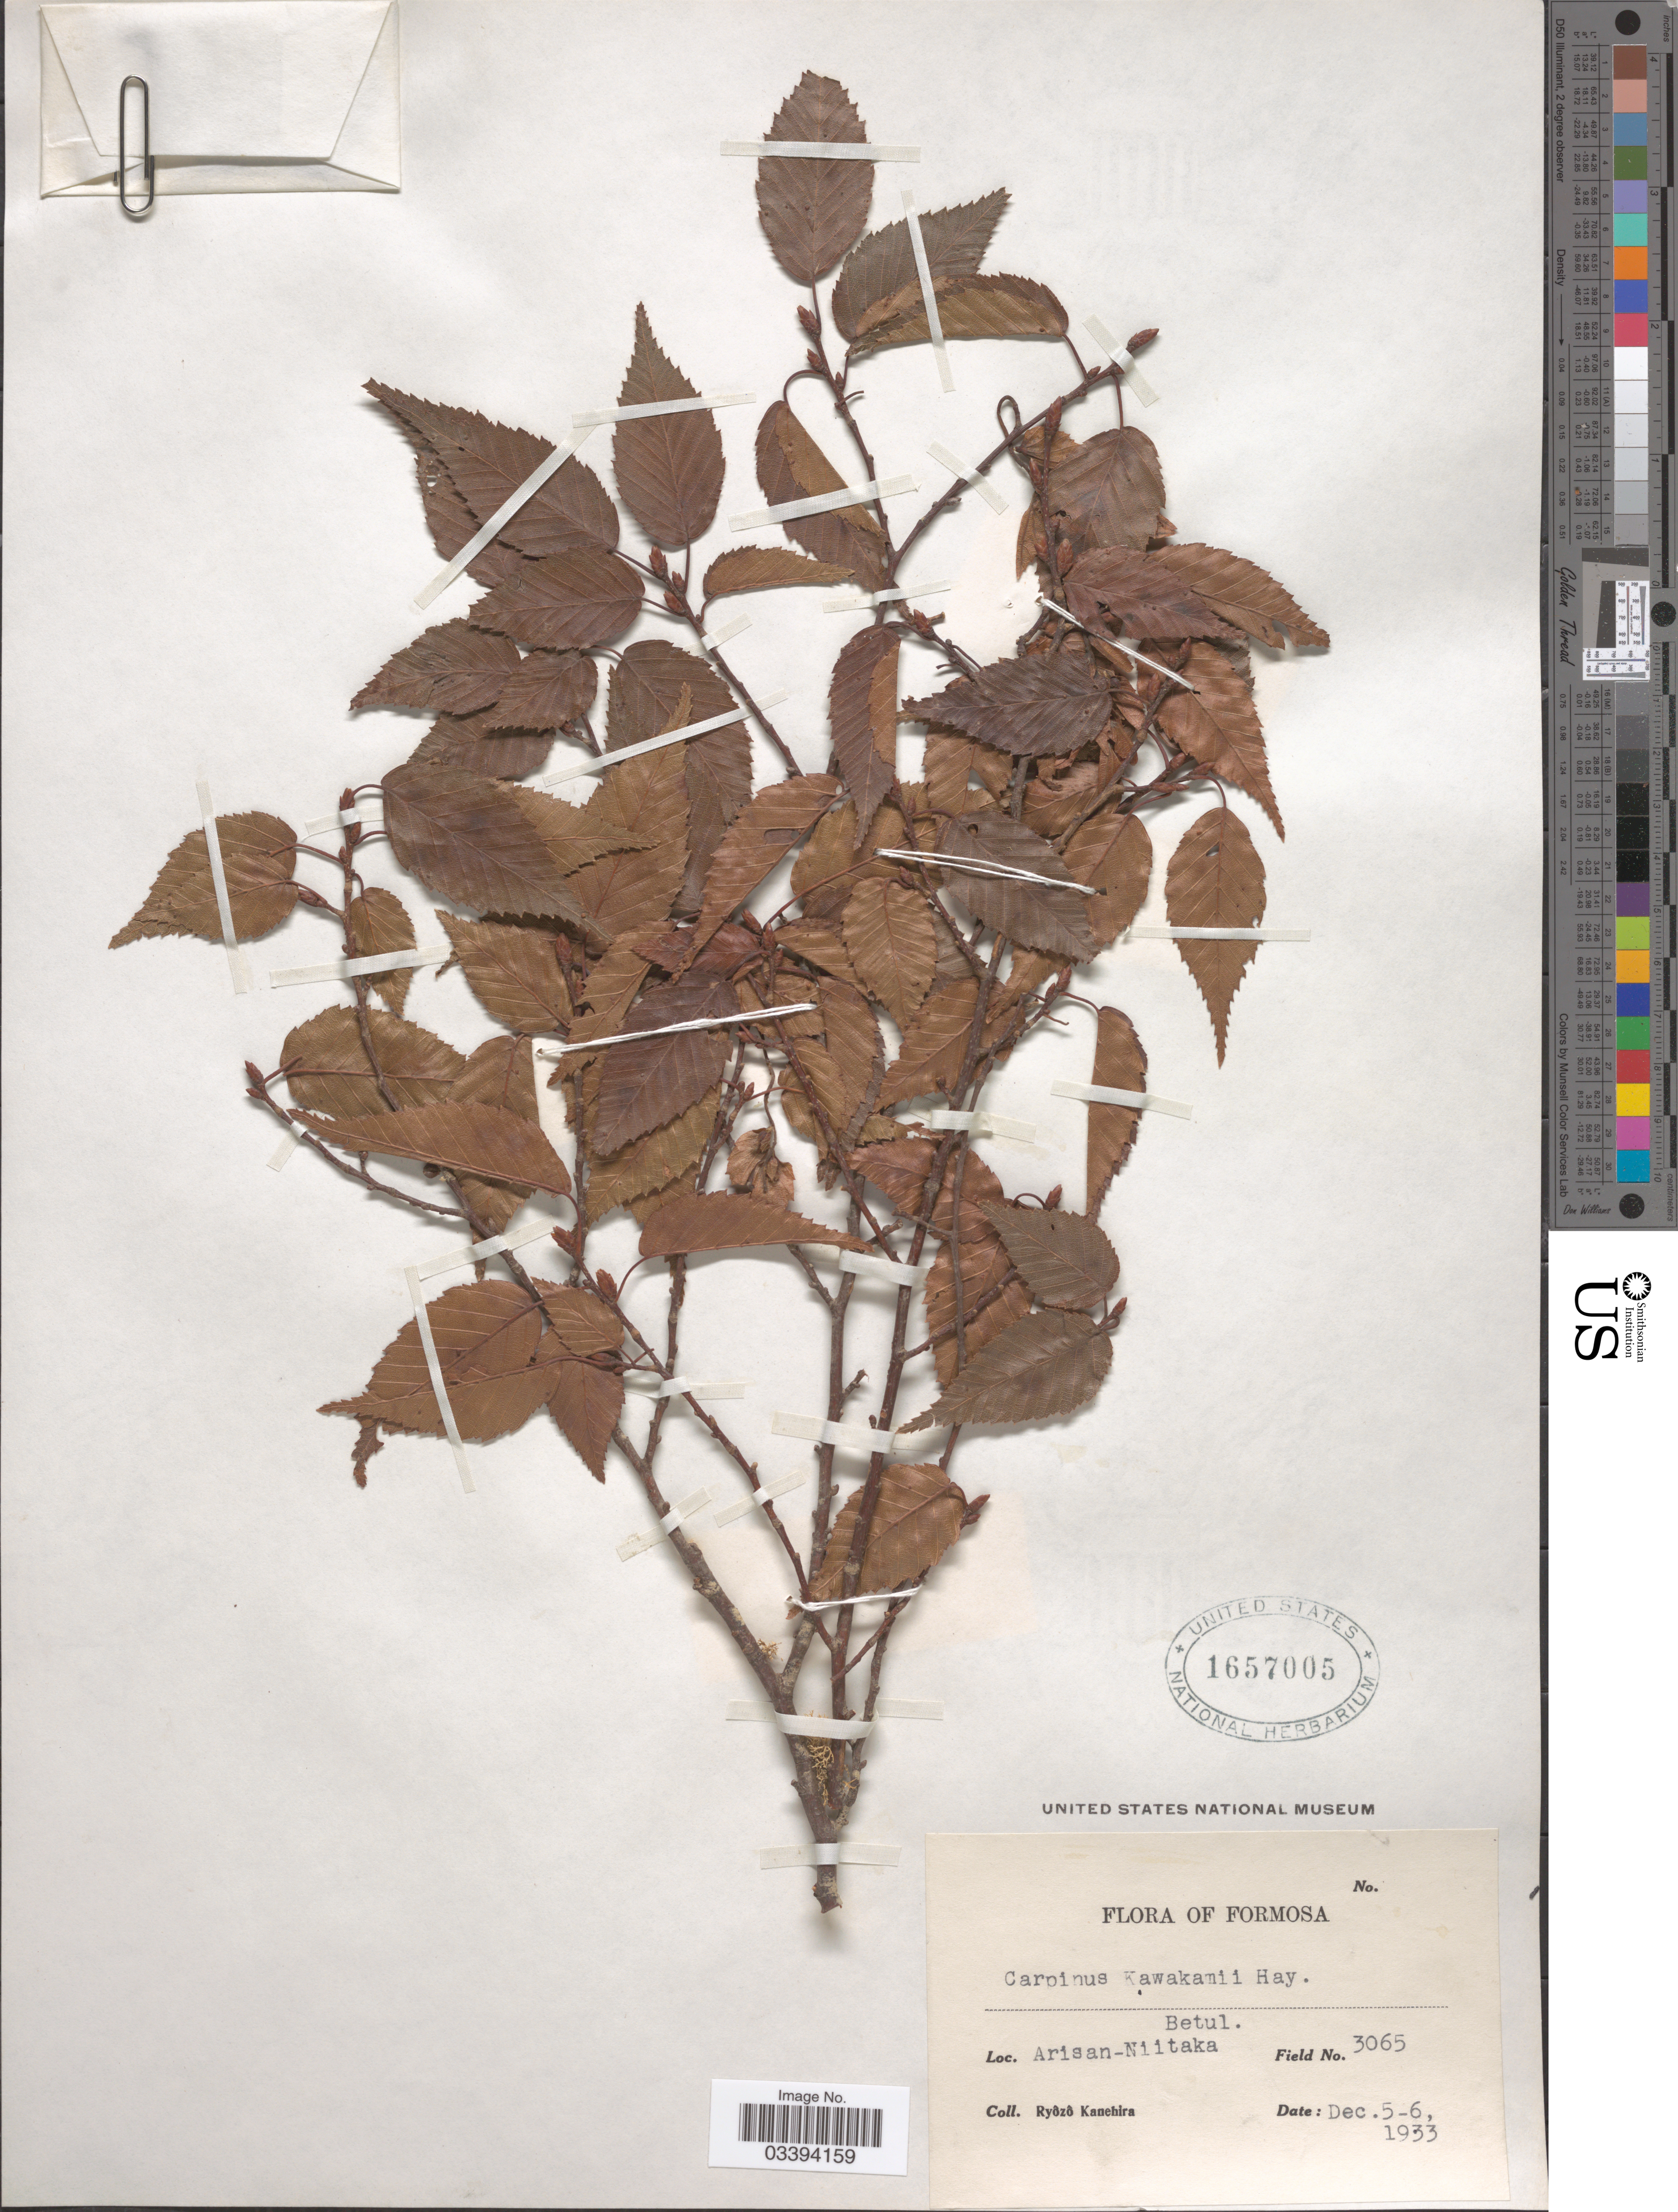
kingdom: Plantae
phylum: Tracheophyta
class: Magnoliopsida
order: Fagales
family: Betulaceae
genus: Carpinus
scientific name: Carpinus kawakamii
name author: Hayata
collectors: R. Kanehira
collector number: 3065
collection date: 1933-12-05/1933-12-06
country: Taiwan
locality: Formosa. Arisan-Niitaka.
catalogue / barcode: US 1657005